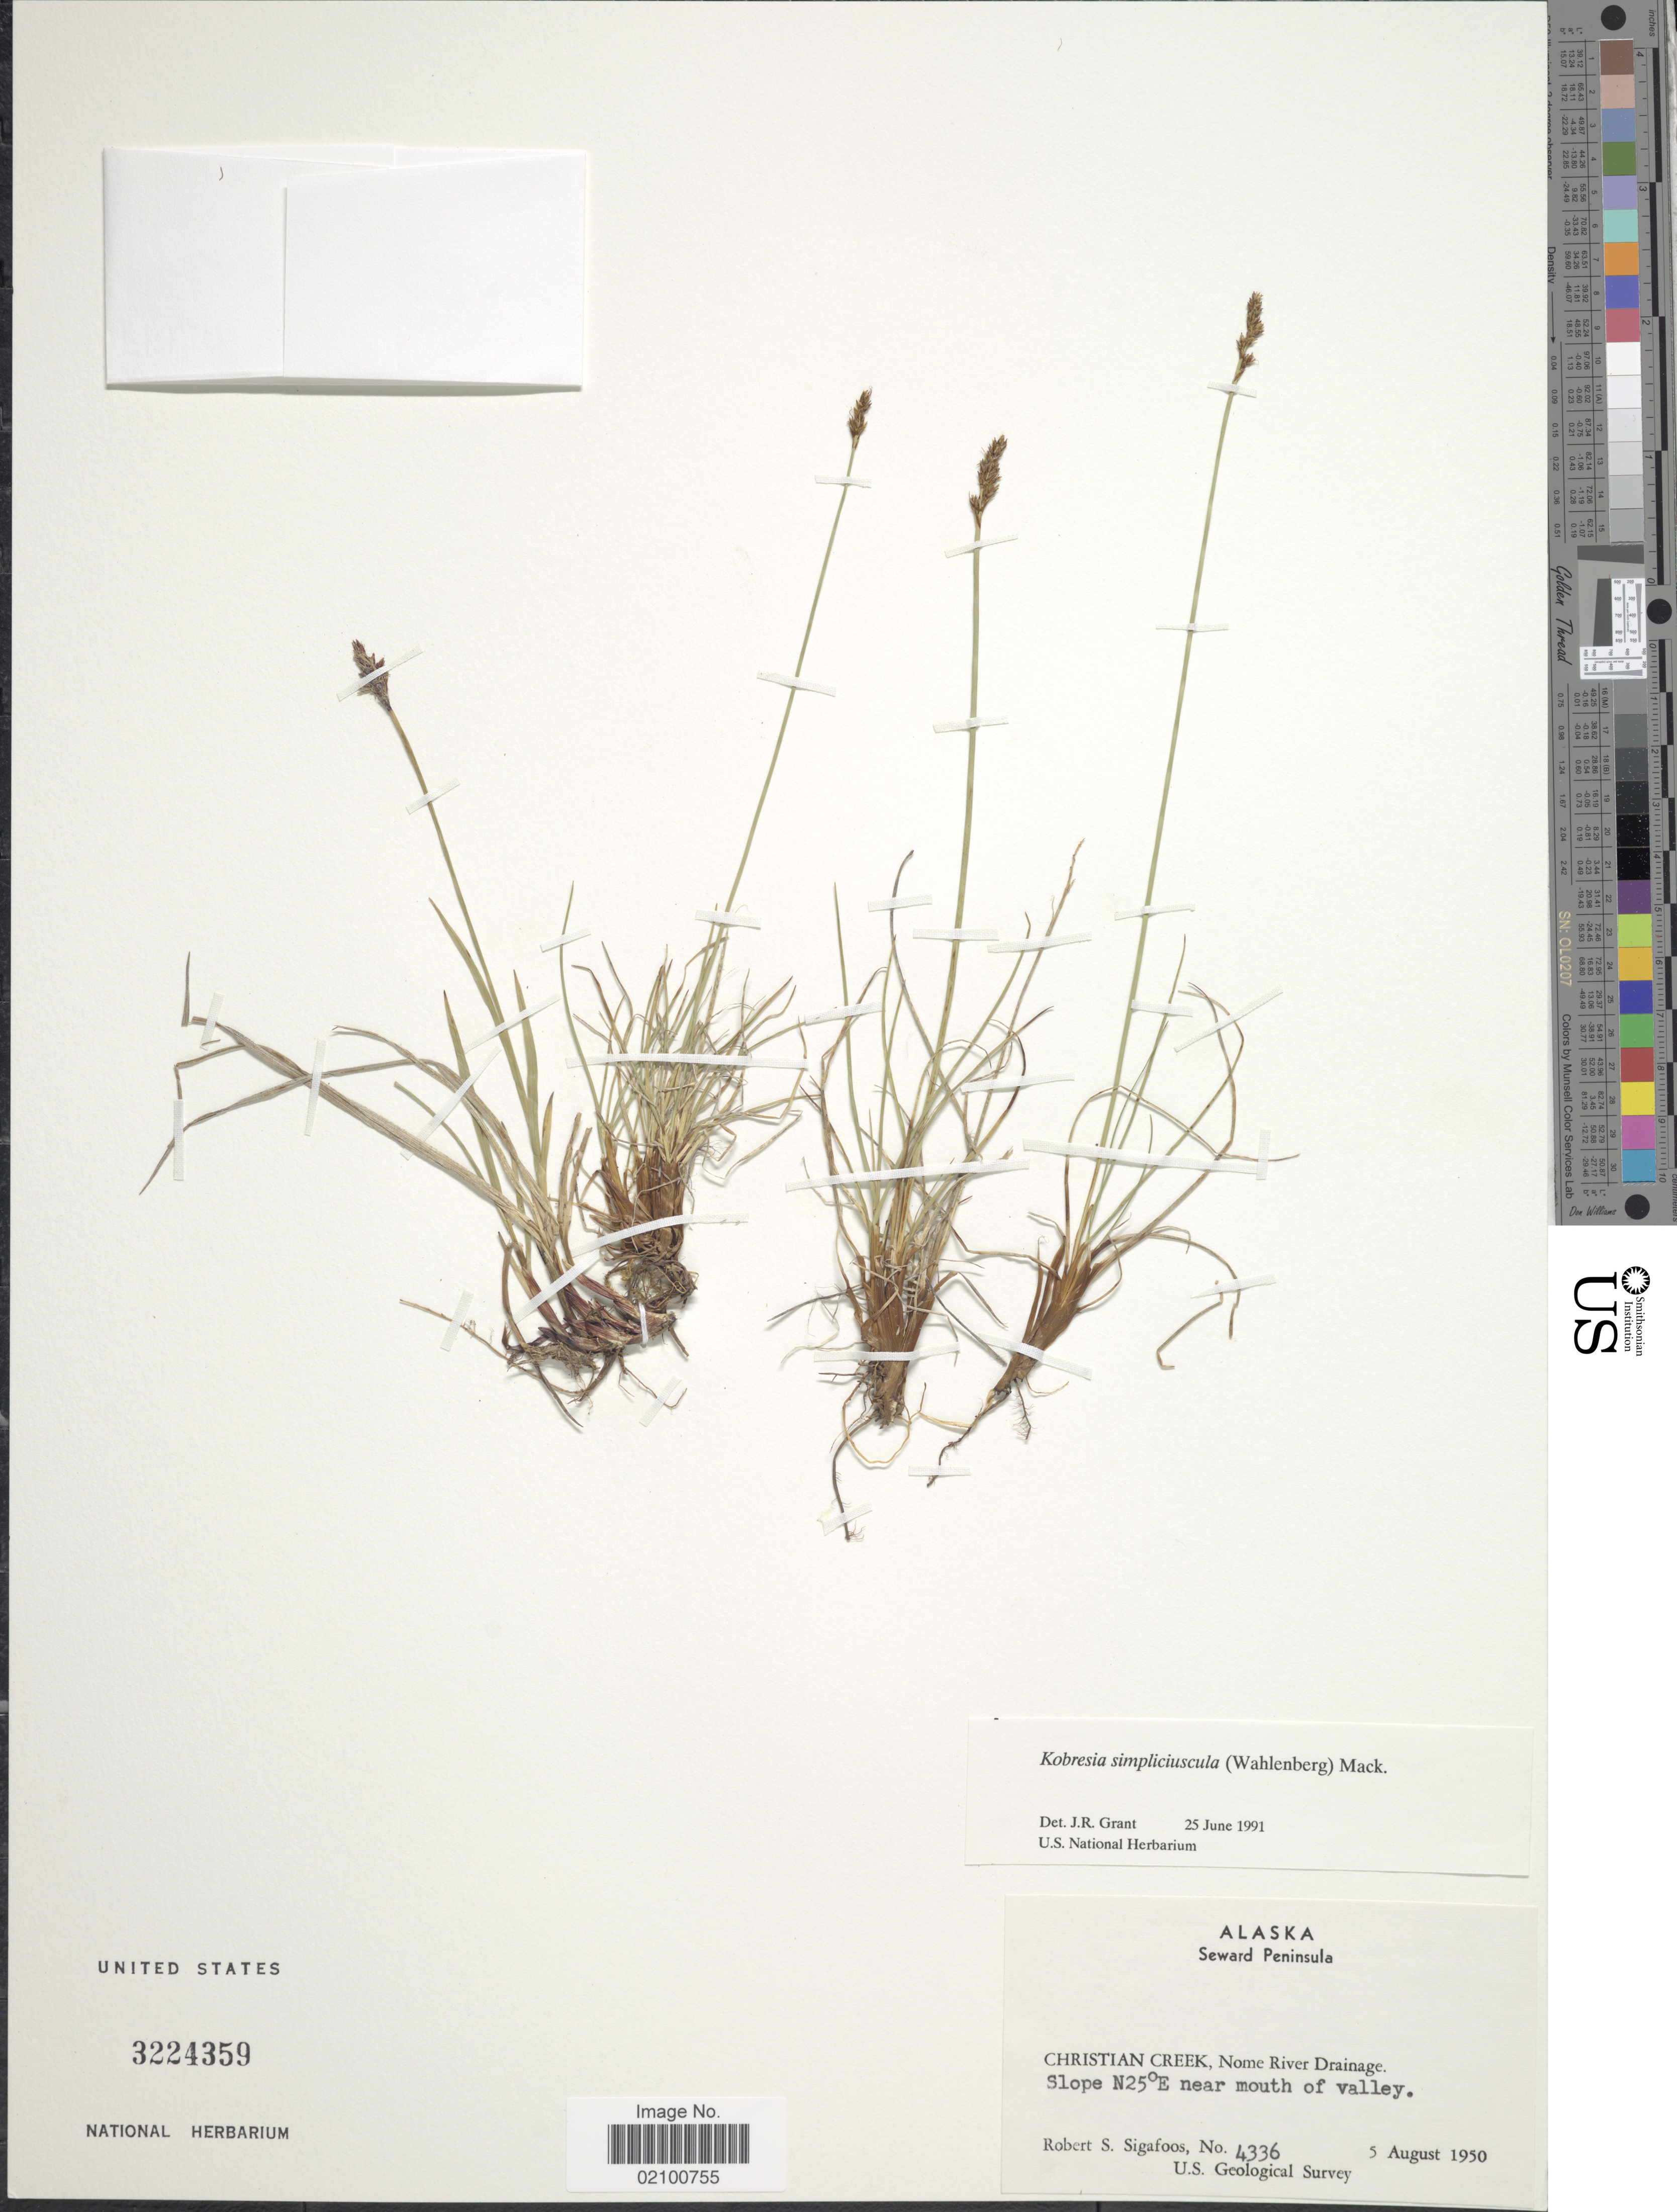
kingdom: Plantae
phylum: Tracheophyta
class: Liliopsida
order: Poales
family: Cyperaceae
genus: Carex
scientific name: Carex simpliciuscula subsp. simpliciuscula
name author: Wahlenb.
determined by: Strong, M. T., (US), Smithsonian Institution - National Museum of Natural History (UNITED STATES)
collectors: R. Sigafoos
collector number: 436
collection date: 1950-08-05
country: United States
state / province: Alaska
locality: Seward Peninsula, Christian Creek, Nome River Drainage, slope N25°E near mouth of valley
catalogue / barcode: US 3224359